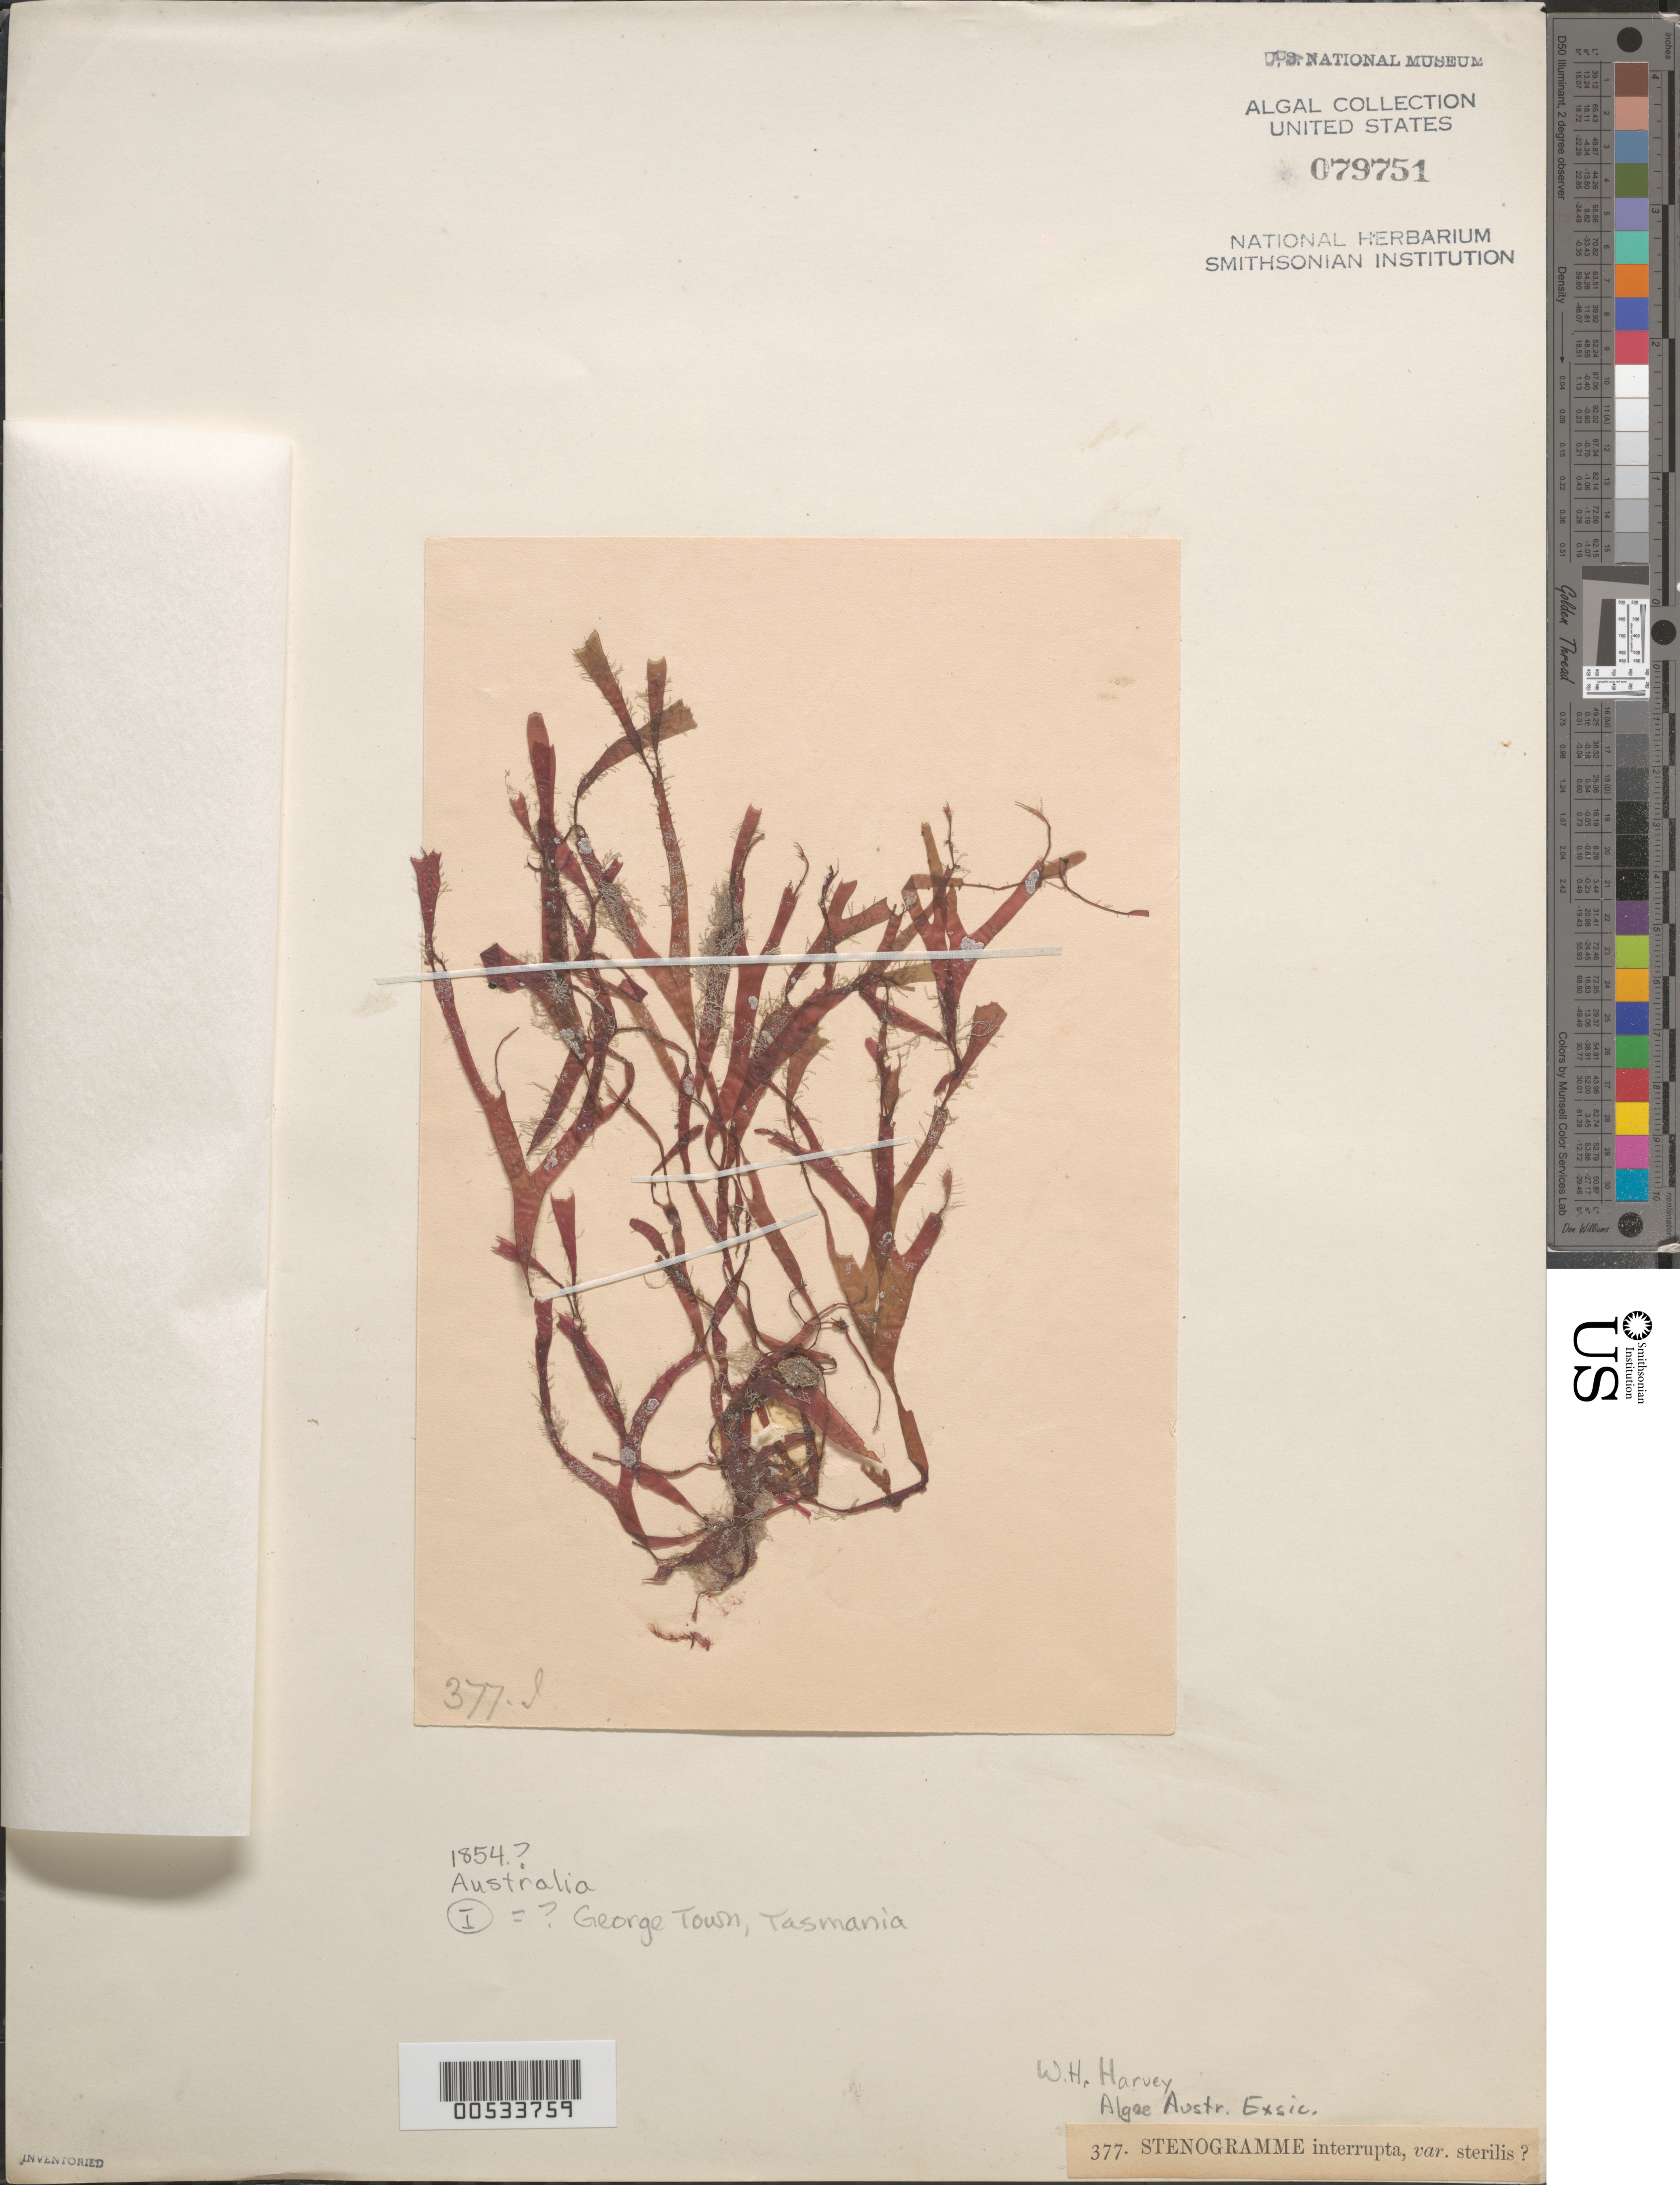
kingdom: Plantae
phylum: Rhodophyta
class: Florideophyceae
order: Gigartinales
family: Phyllophoraceae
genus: Stenogramma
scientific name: Stenogramma interruptum var. sterilis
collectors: W. Harvey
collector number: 377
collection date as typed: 1854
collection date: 1854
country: Australia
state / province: Tasmania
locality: George Town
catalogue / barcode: US 79751